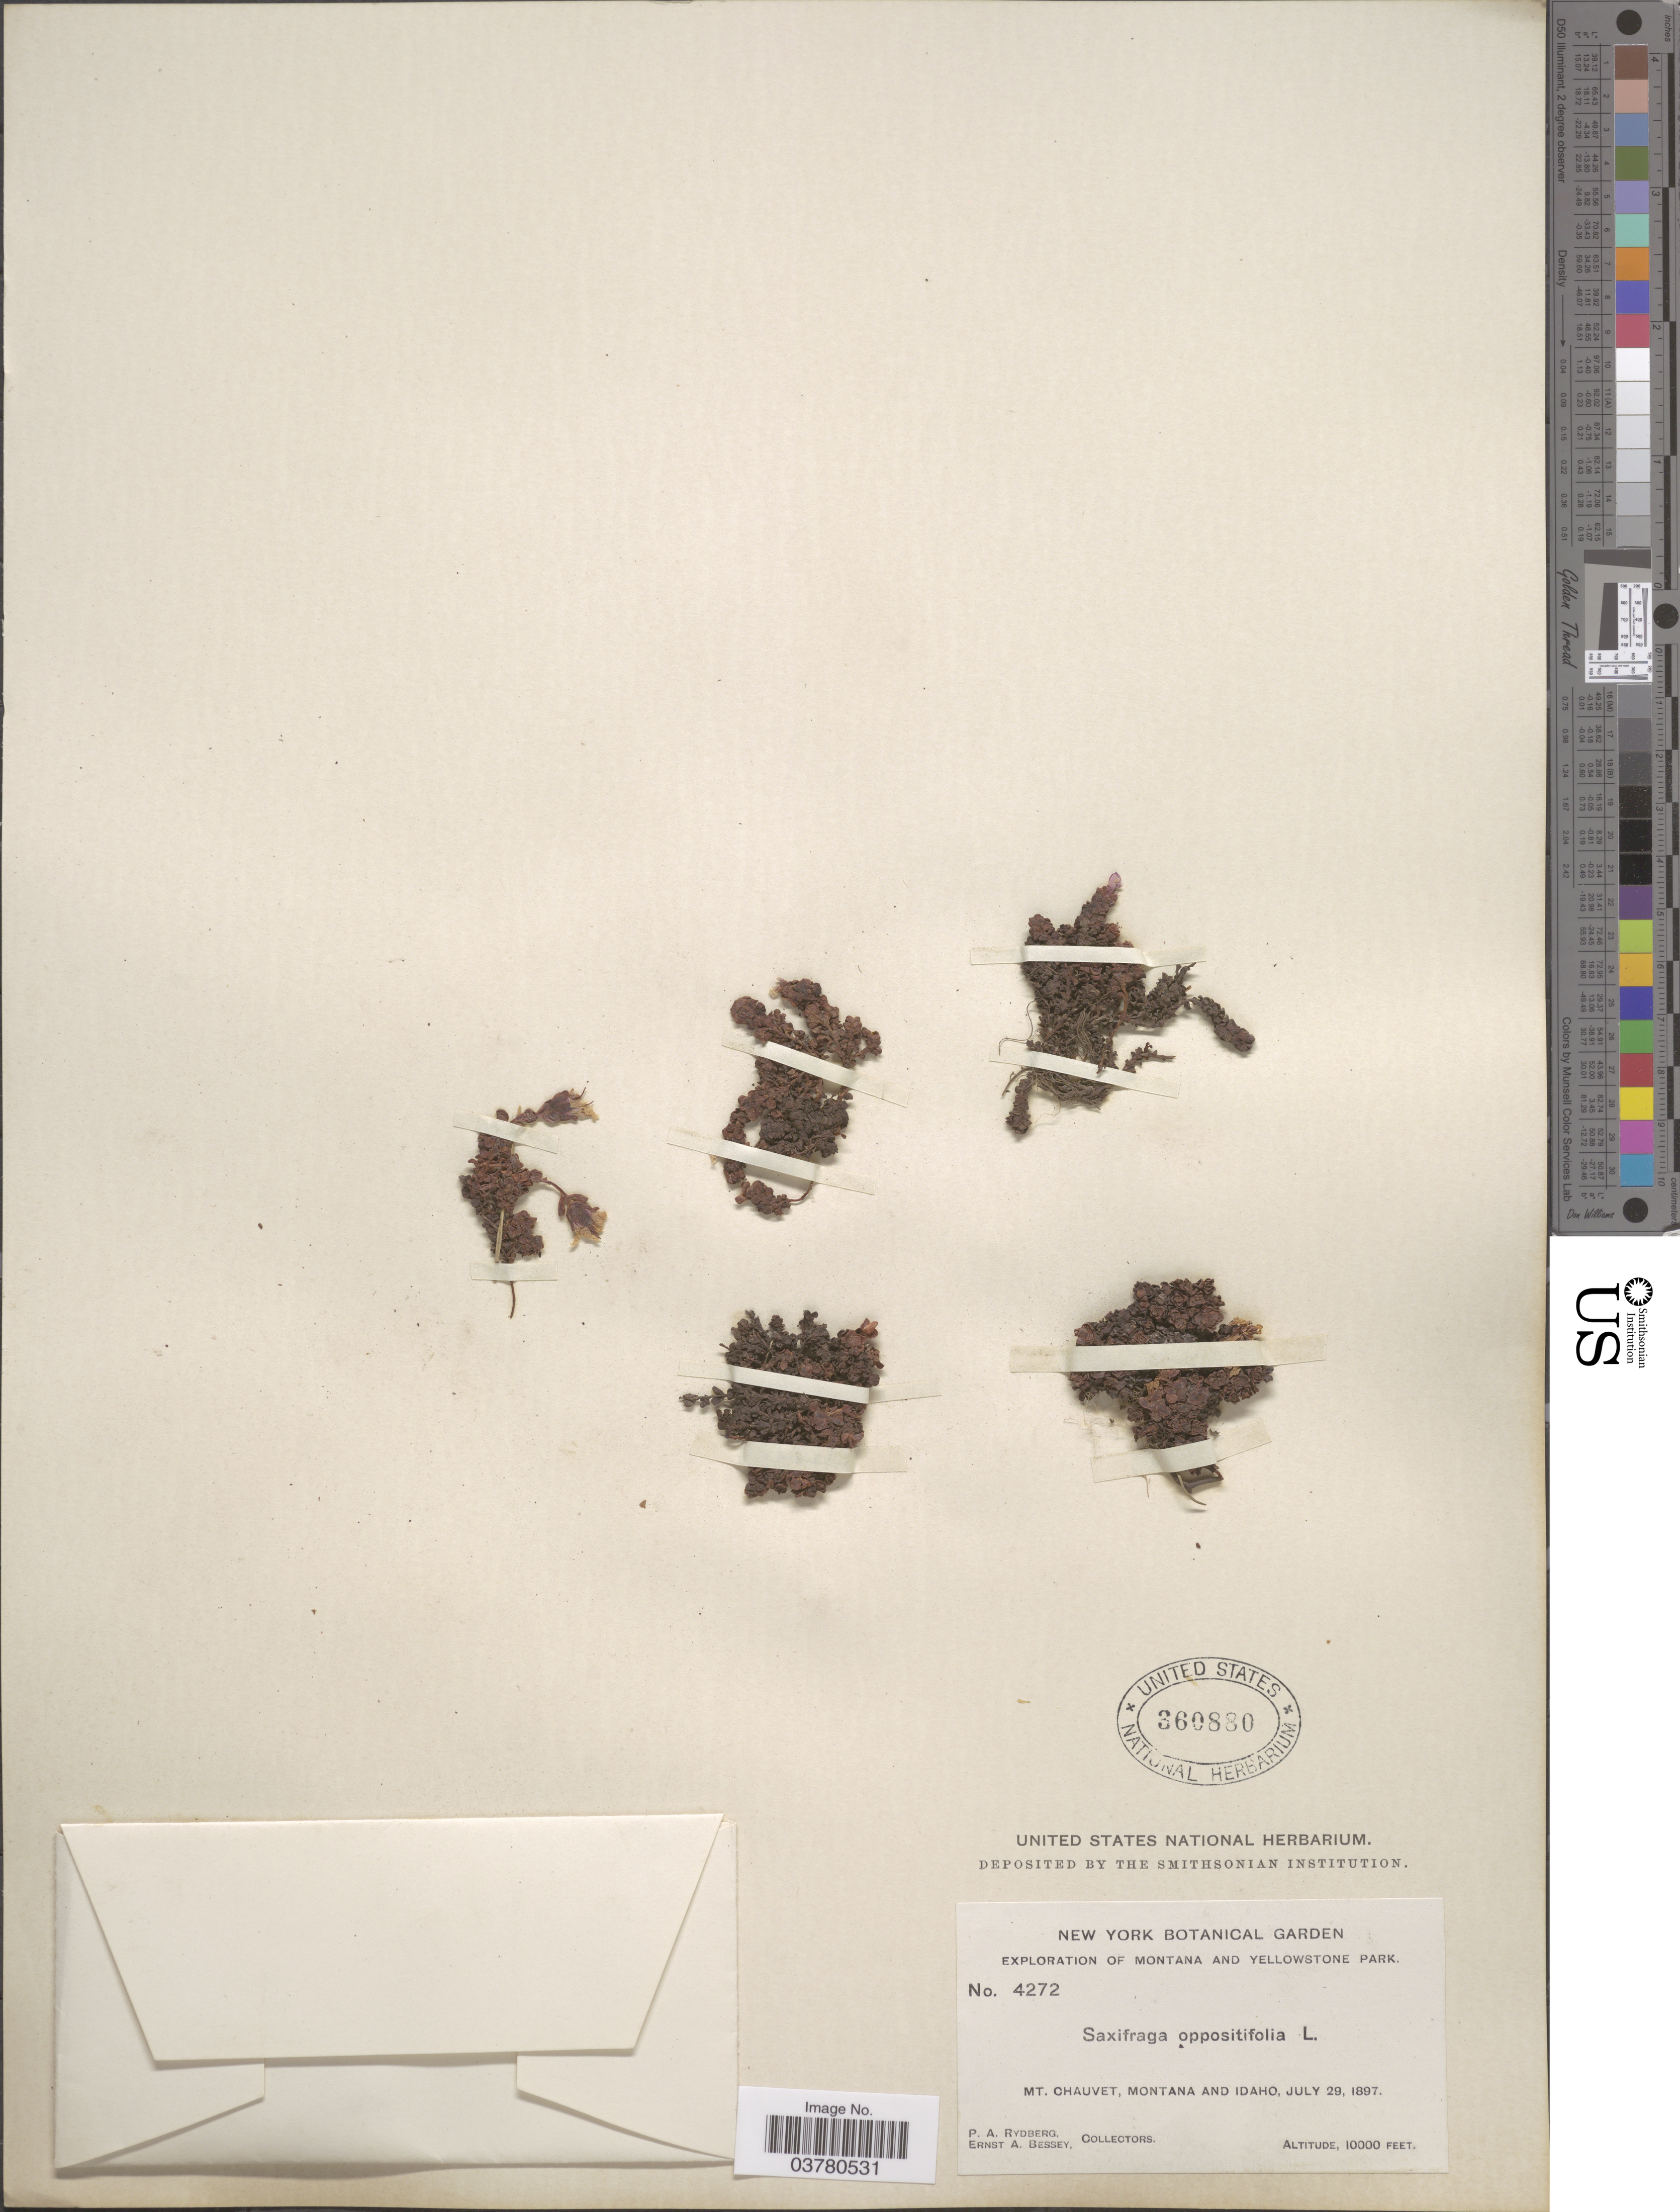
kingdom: Plantae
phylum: Tracheophyta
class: Magnoliopsida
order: Saxifragales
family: Saxifragaceae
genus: Saxifraga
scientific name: Saxifraga oppositifolia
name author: L.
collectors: P. A. Rydberg & E. A. Bessey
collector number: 4272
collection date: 1897-07-29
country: United States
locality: Exploration of Montana and Yellowstone Park. Mt. Chauvet, Montana and Idaho.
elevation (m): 3048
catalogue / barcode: US 360880